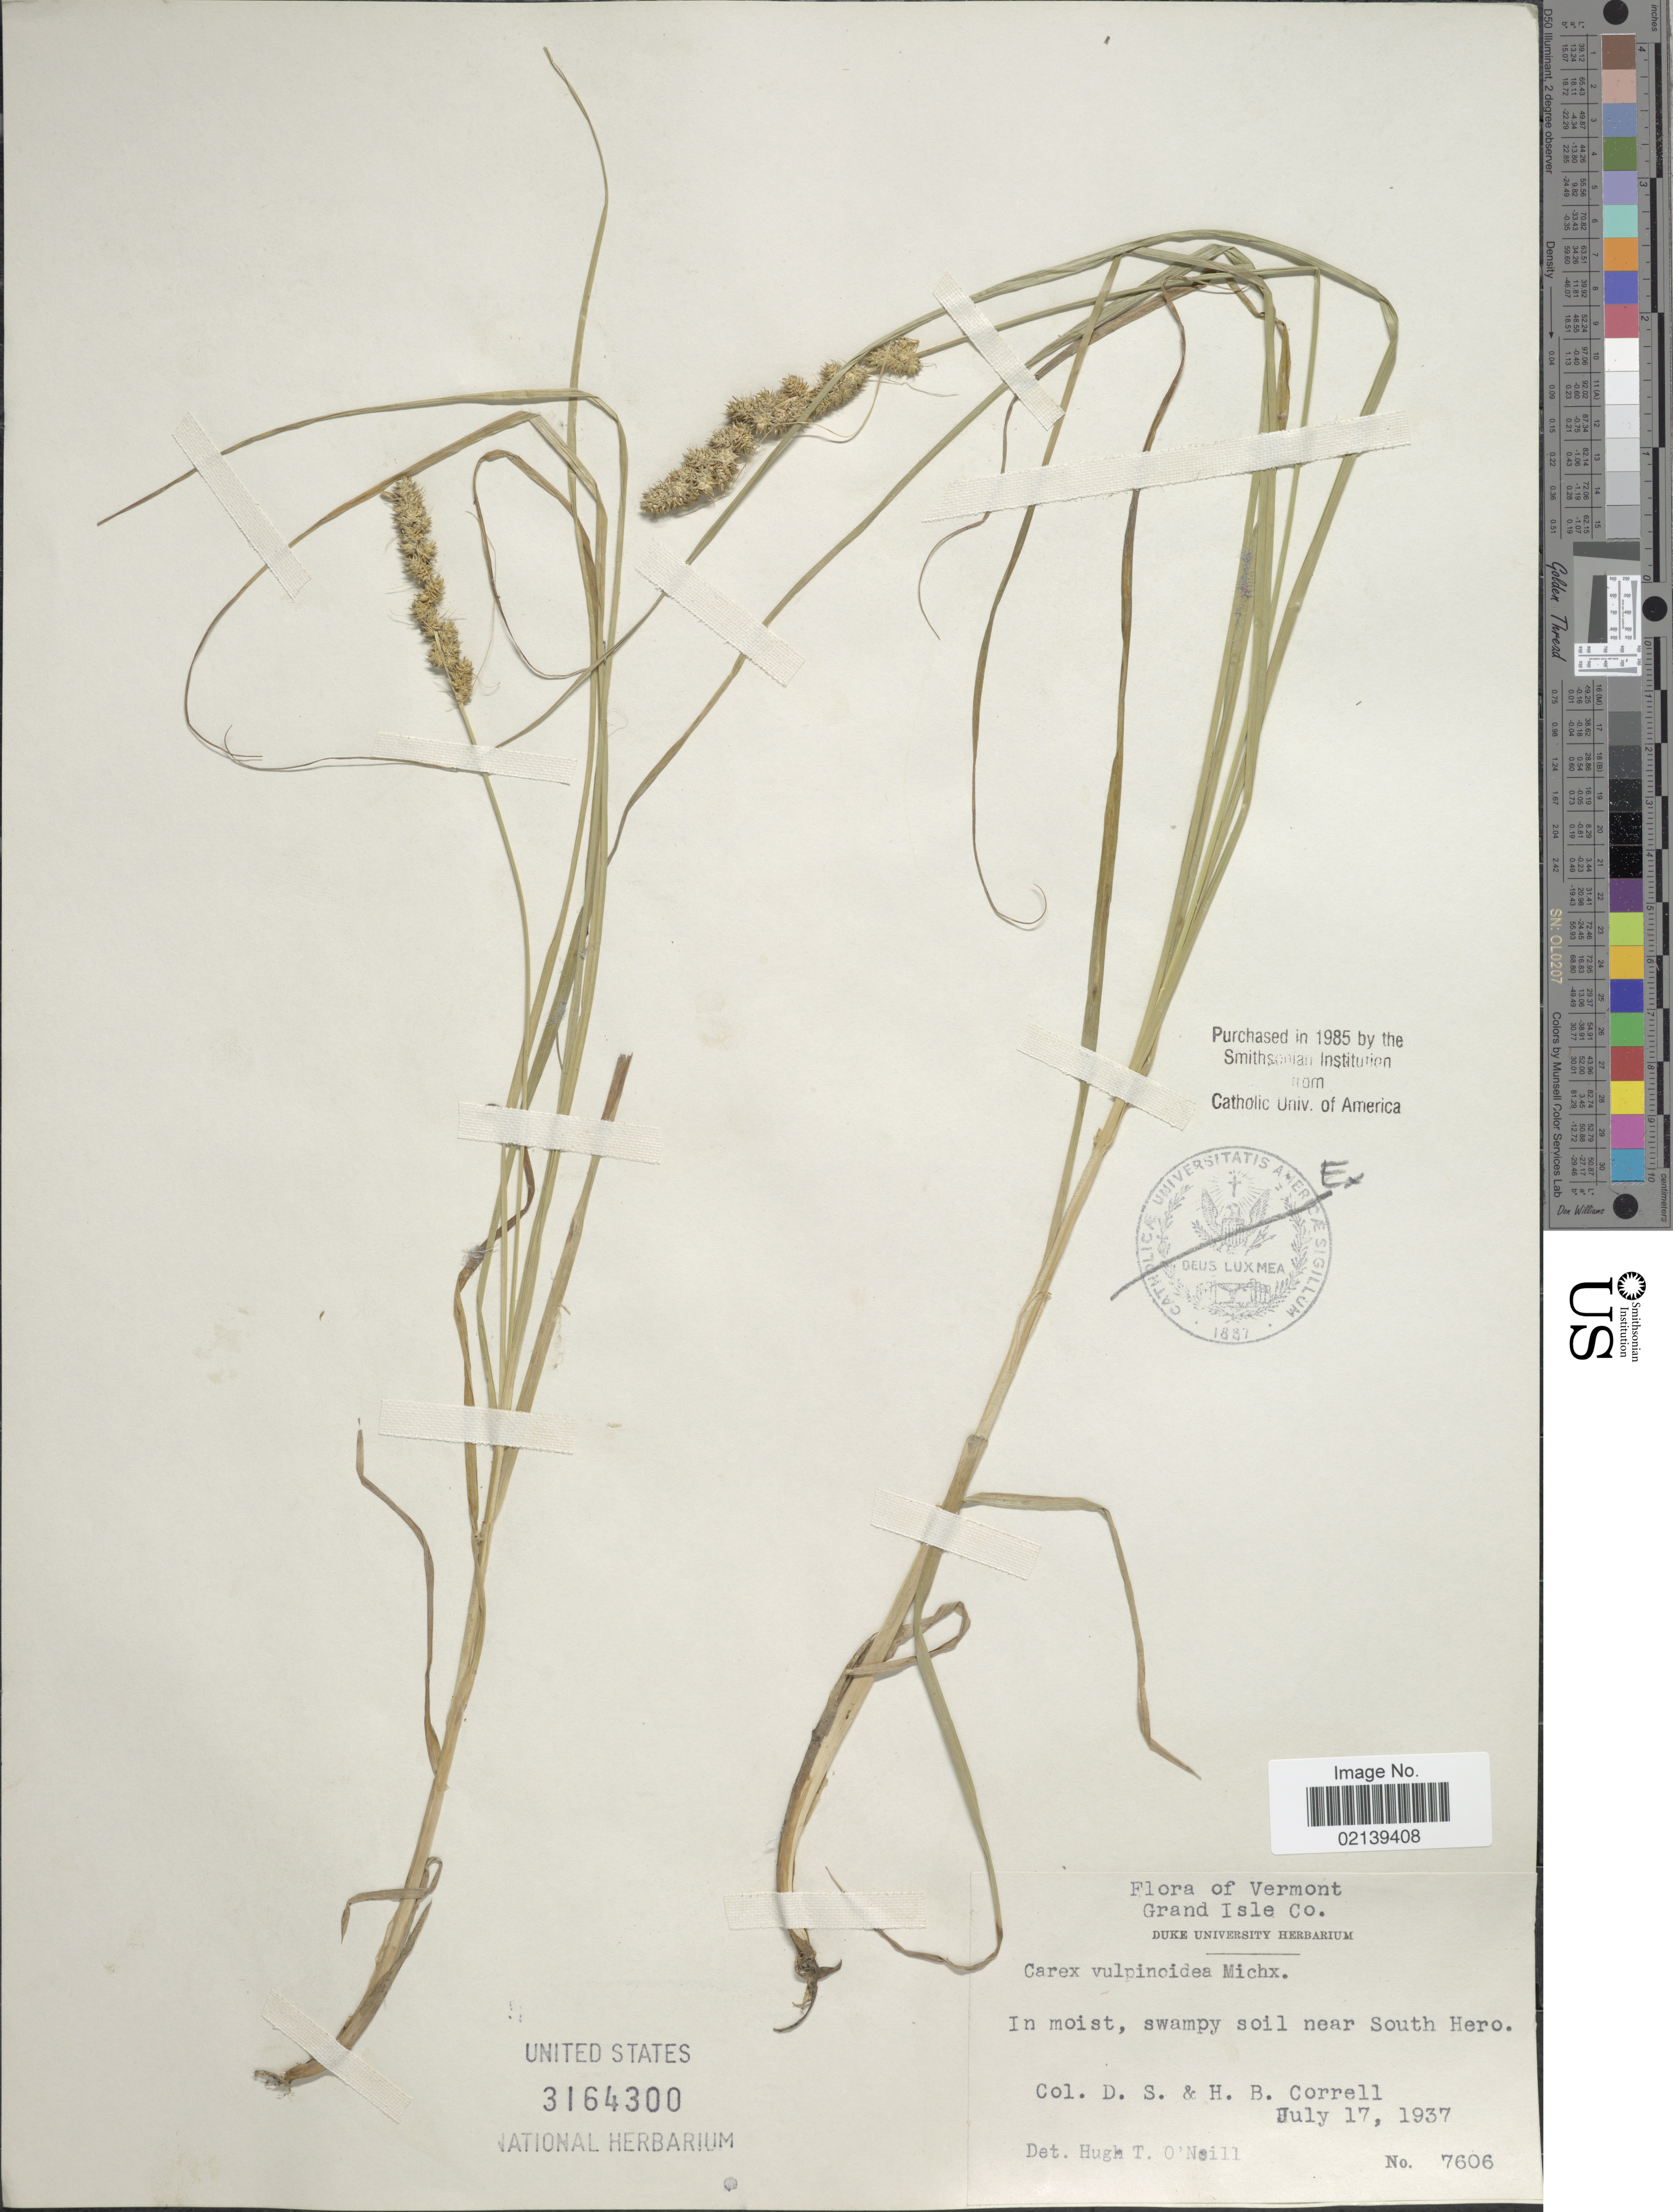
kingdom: Plantae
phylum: Tracheophyta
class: Liliopsida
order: Poales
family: Cyperaceae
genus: Carex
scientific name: Carex vulpinoidea Michx.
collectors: D. S. Correll & H. Correll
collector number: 7606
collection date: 1937-07-17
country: United States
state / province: Vermont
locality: Grand Isle Co. In moist, swampy soil near South Hero.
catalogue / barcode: US 3164300